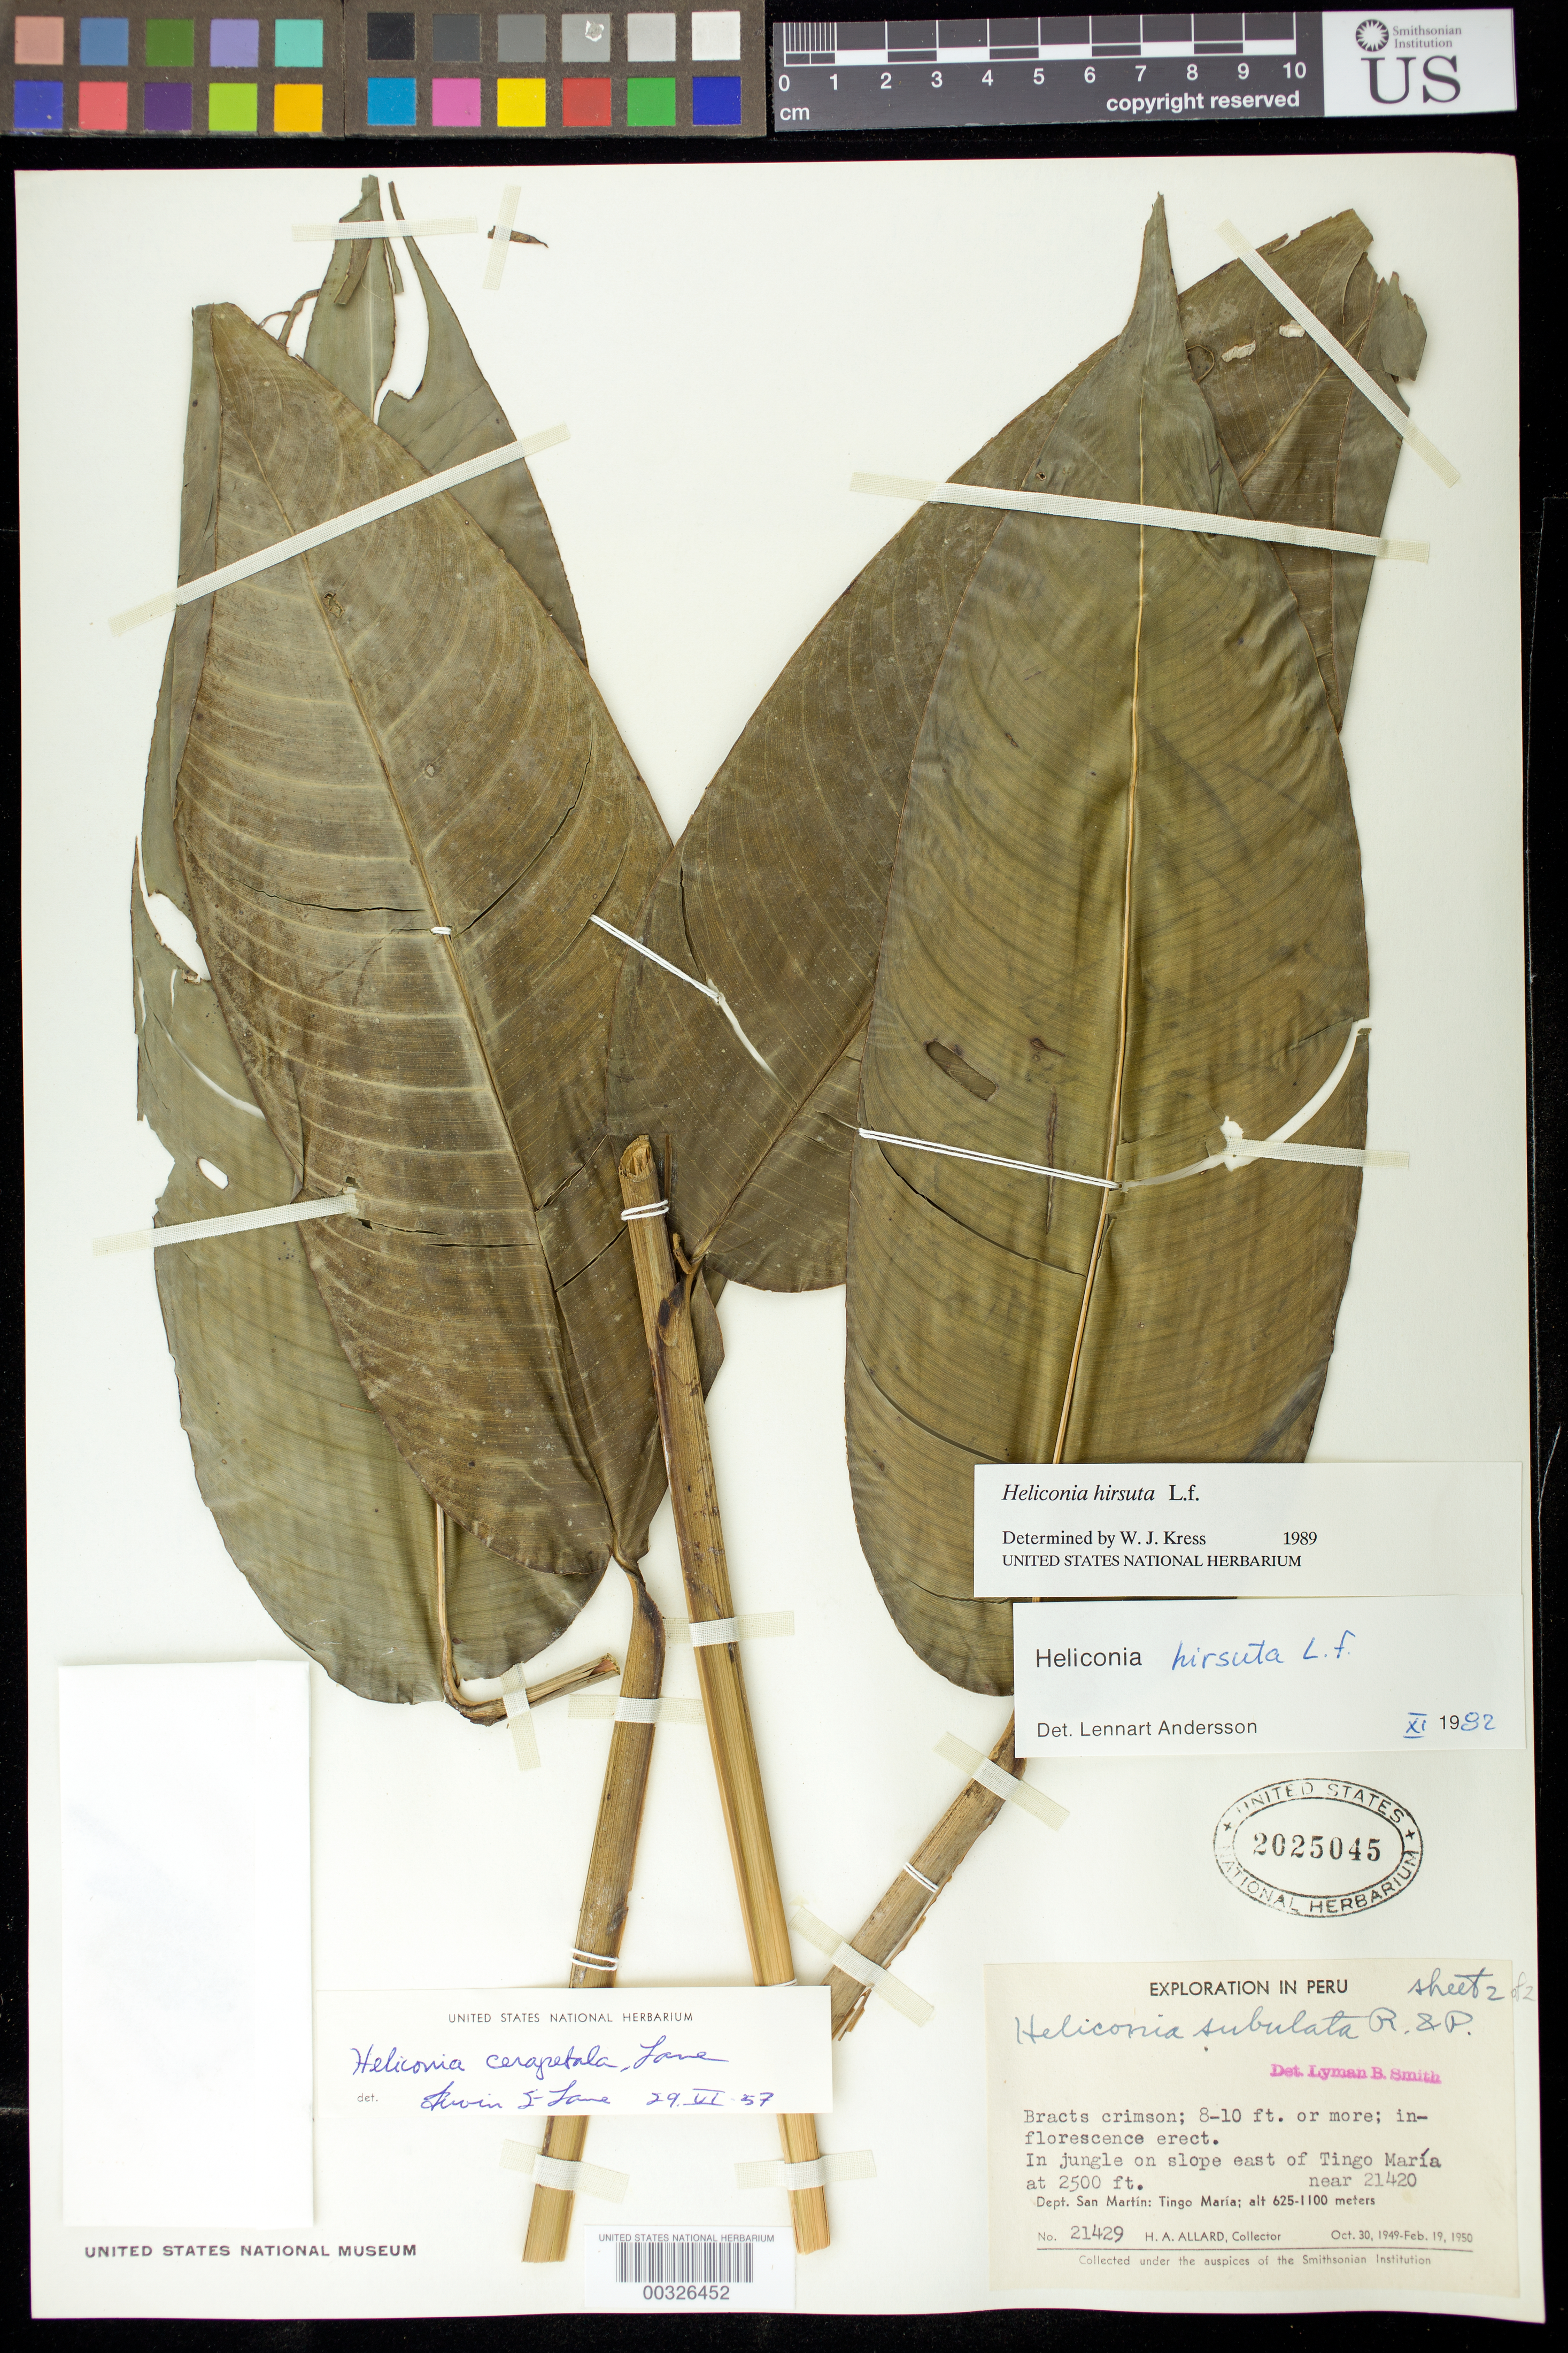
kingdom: Plantae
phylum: Tracheophyta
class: Liliopsida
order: Zingiberales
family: Heliconiaceae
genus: Heliconia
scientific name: Heliconia hirsuta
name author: L. f.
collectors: H. A. Allard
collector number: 21429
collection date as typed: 30 Oct 1949 to 19 Feb 1950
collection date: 1949-10-30/1950-02-19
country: Peru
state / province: San Martín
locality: Tingo maria, in jungle on slope e of tingo maria, near haa #21420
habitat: in jungle on slope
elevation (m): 625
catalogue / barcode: US 2025045